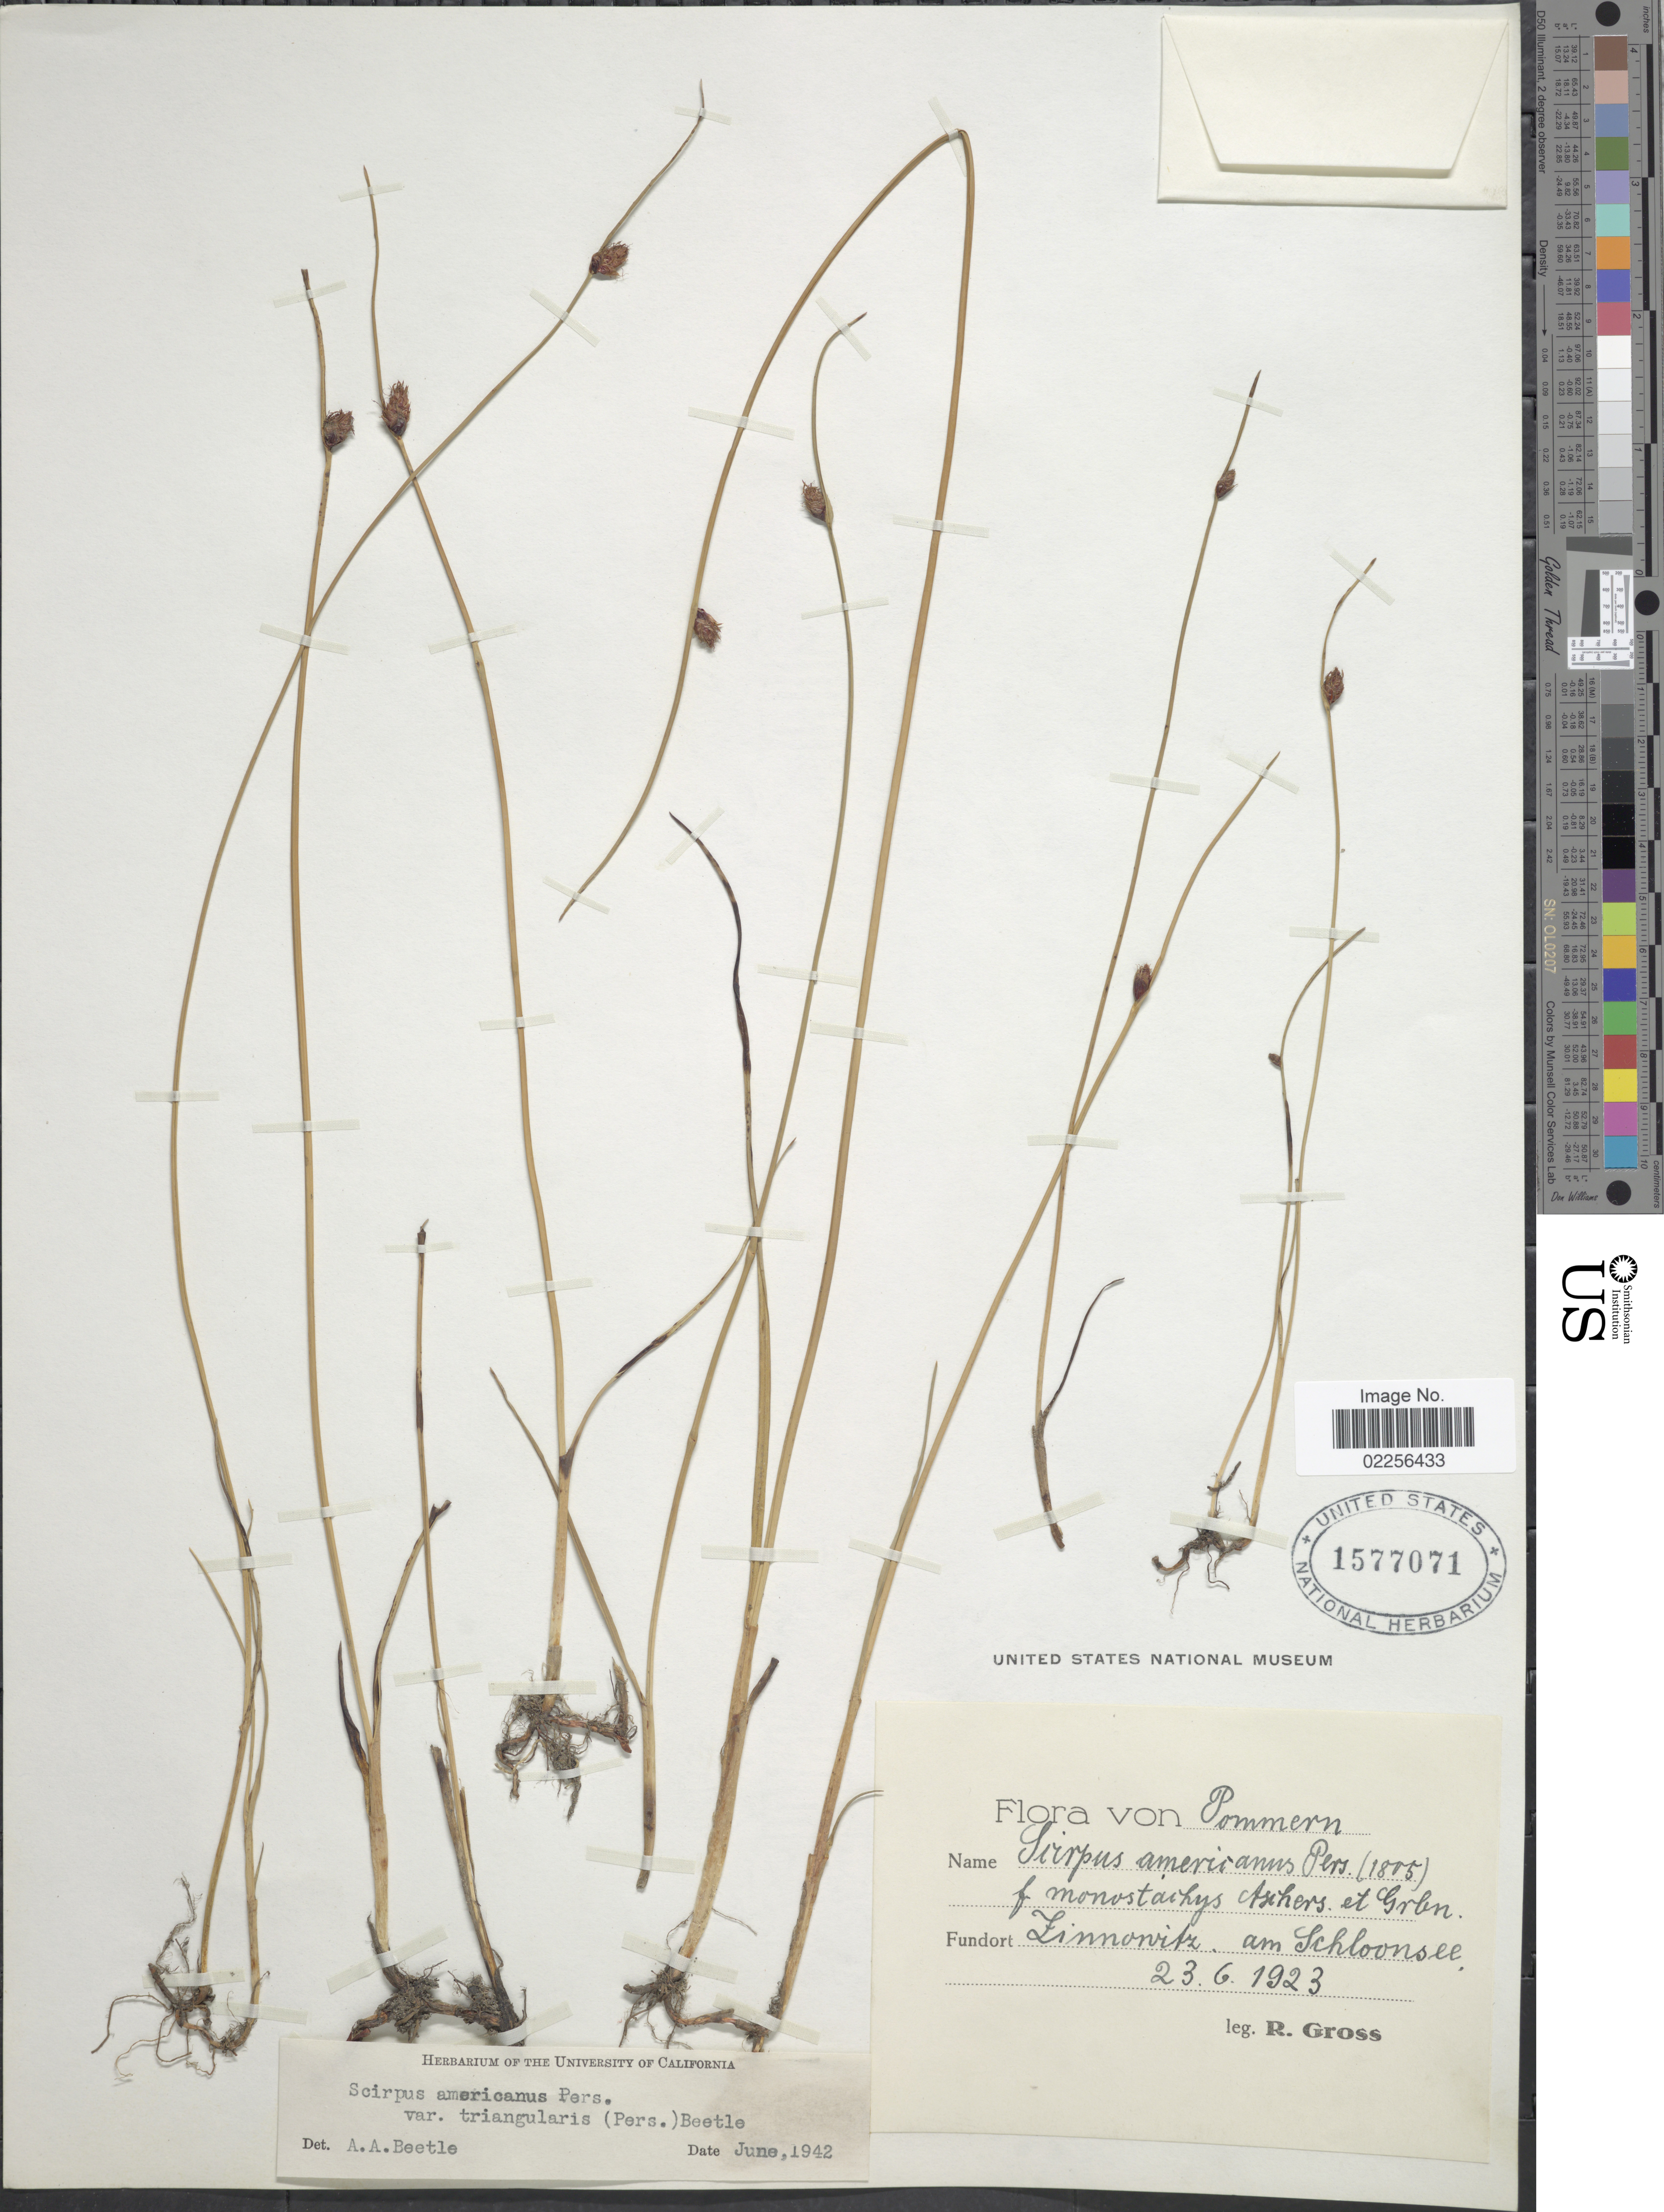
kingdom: Plantae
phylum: Tracheophyta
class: Liliopsida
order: Poales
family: Cyperaceae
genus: Schoenoplectus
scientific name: Schoenoplectus pungens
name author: (Vahl) Palla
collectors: R. Gross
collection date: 1923-06-23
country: Germany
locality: Pommern, Linnonitz am Schloonsee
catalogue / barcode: US 1577071